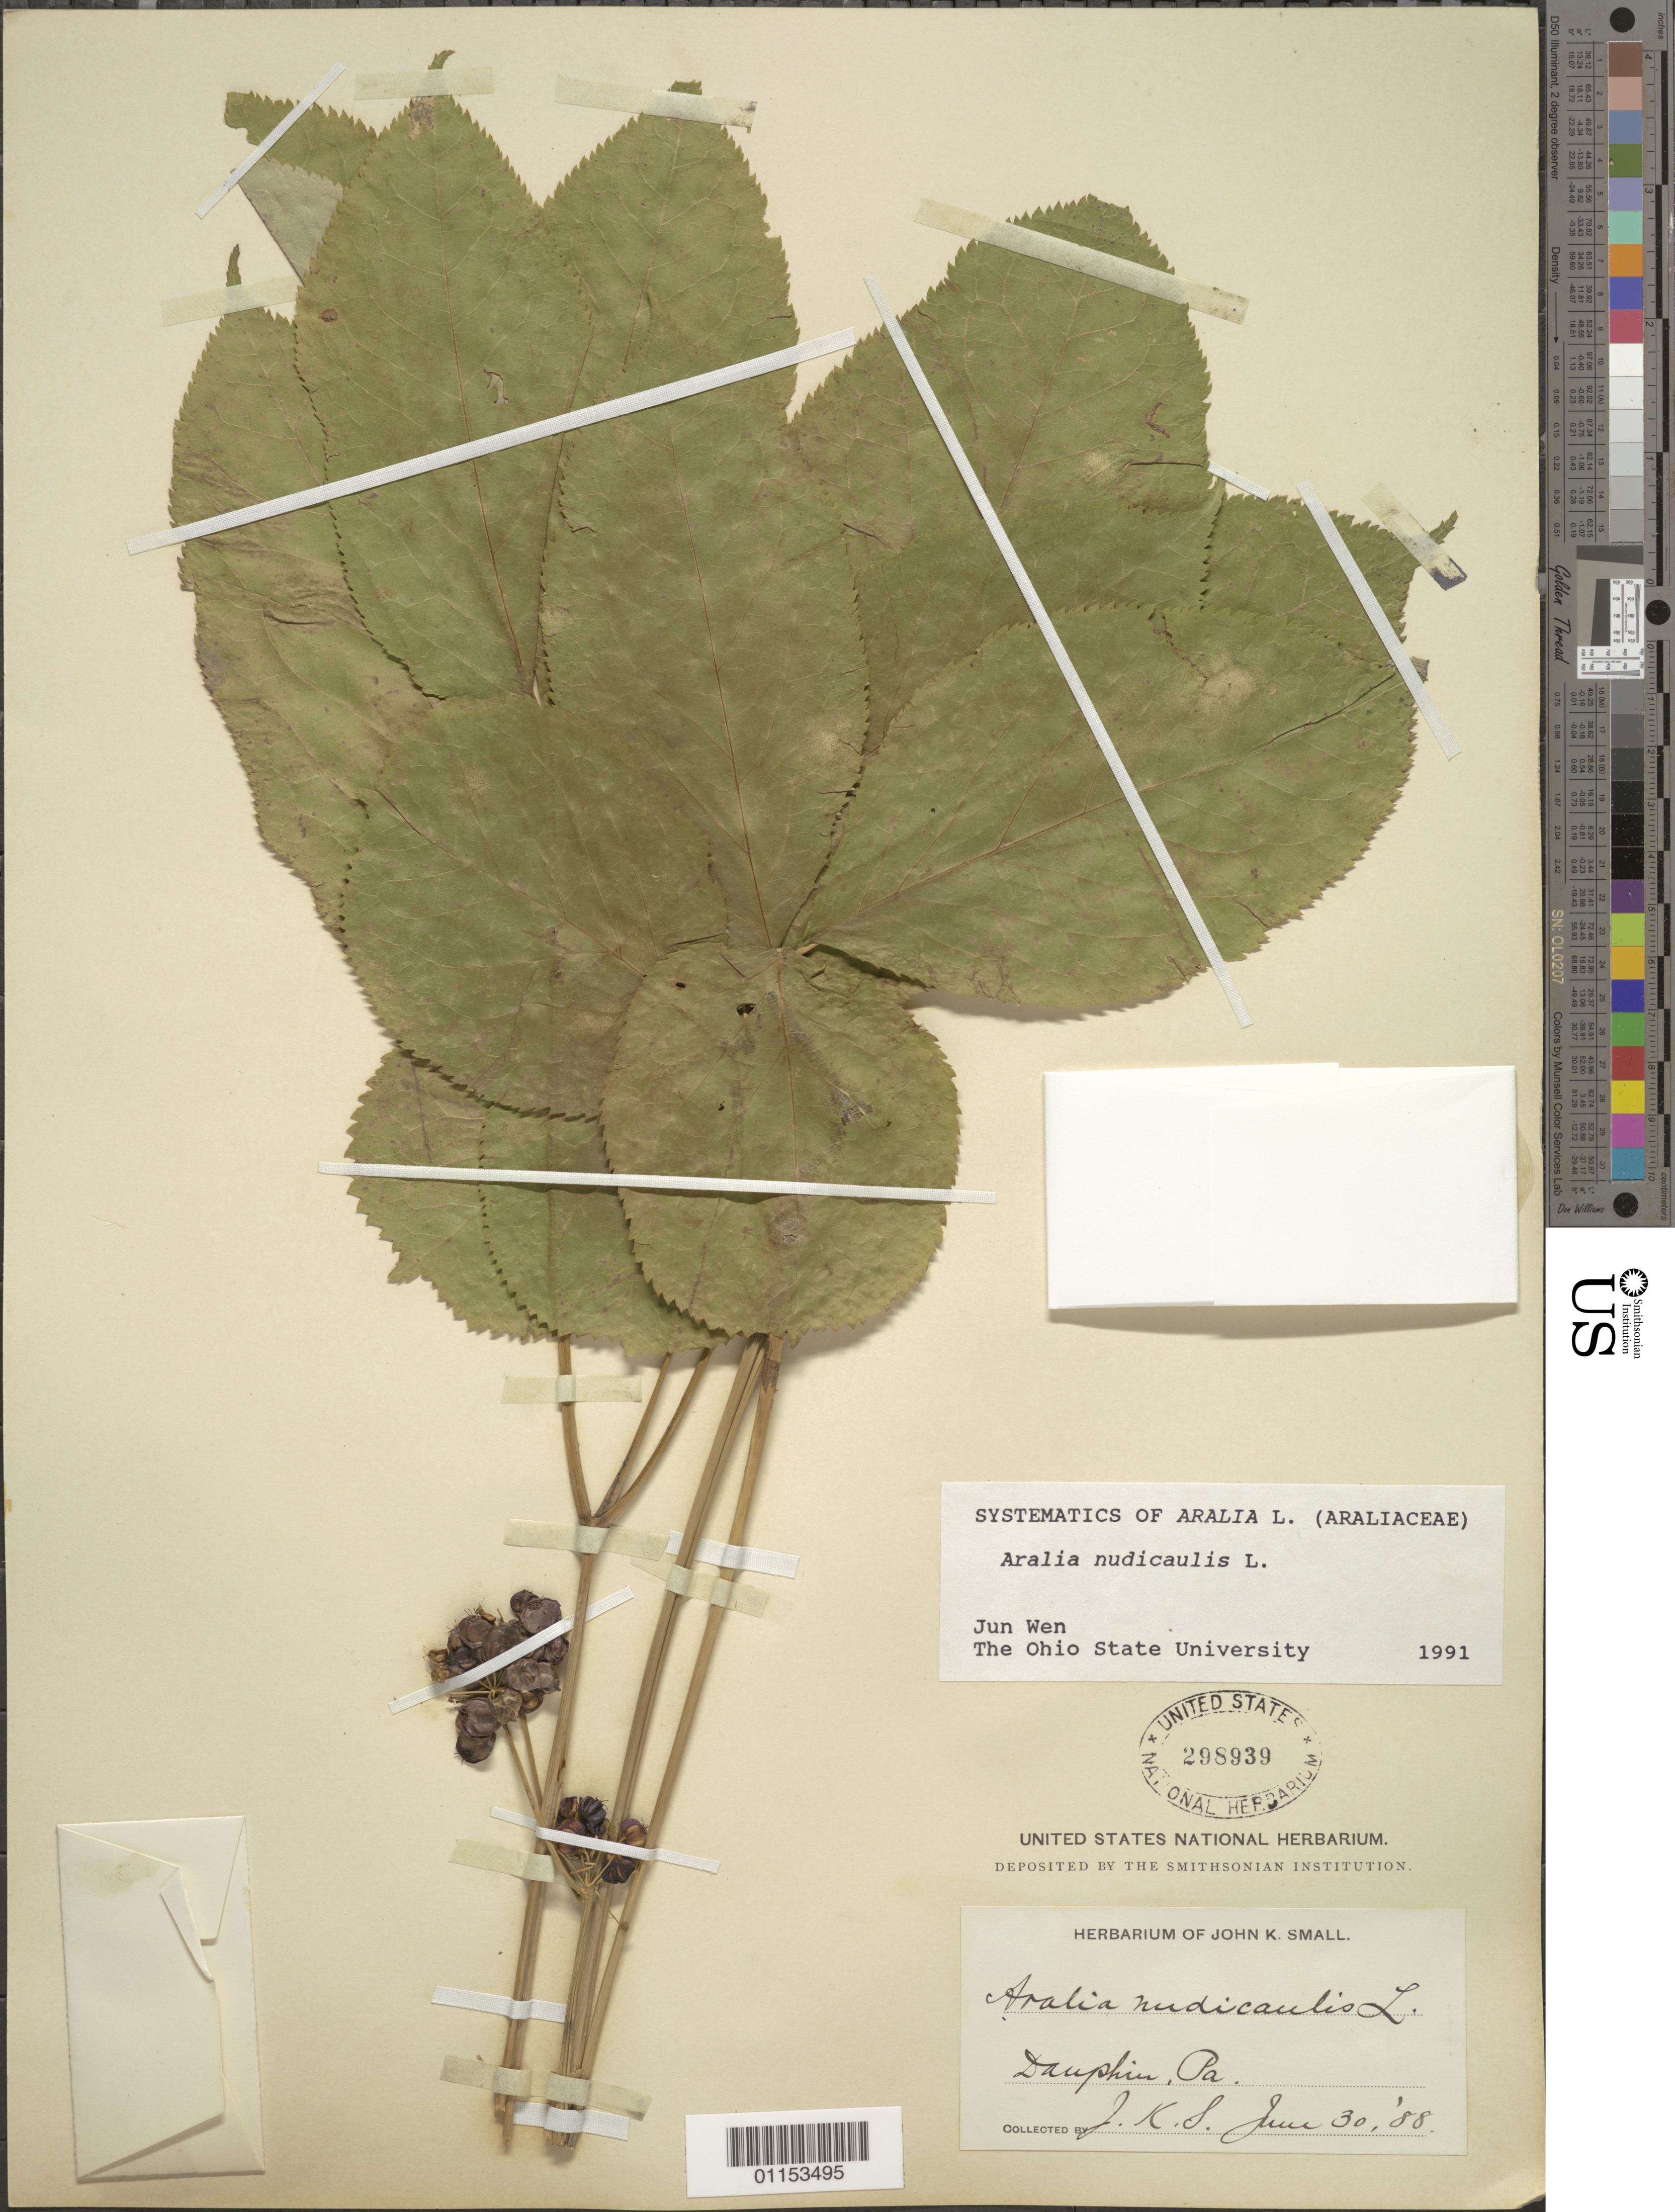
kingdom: Plantae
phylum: Tracheophyta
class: Magnoliopsida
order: Apiales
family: Araliaceae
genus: Aralia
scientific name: Aralia nudicaulis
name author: L.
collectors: J. K. Small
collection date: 1888-06-30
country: United States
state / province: Pennsylvania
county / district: Dauphin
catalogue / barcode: US 298939